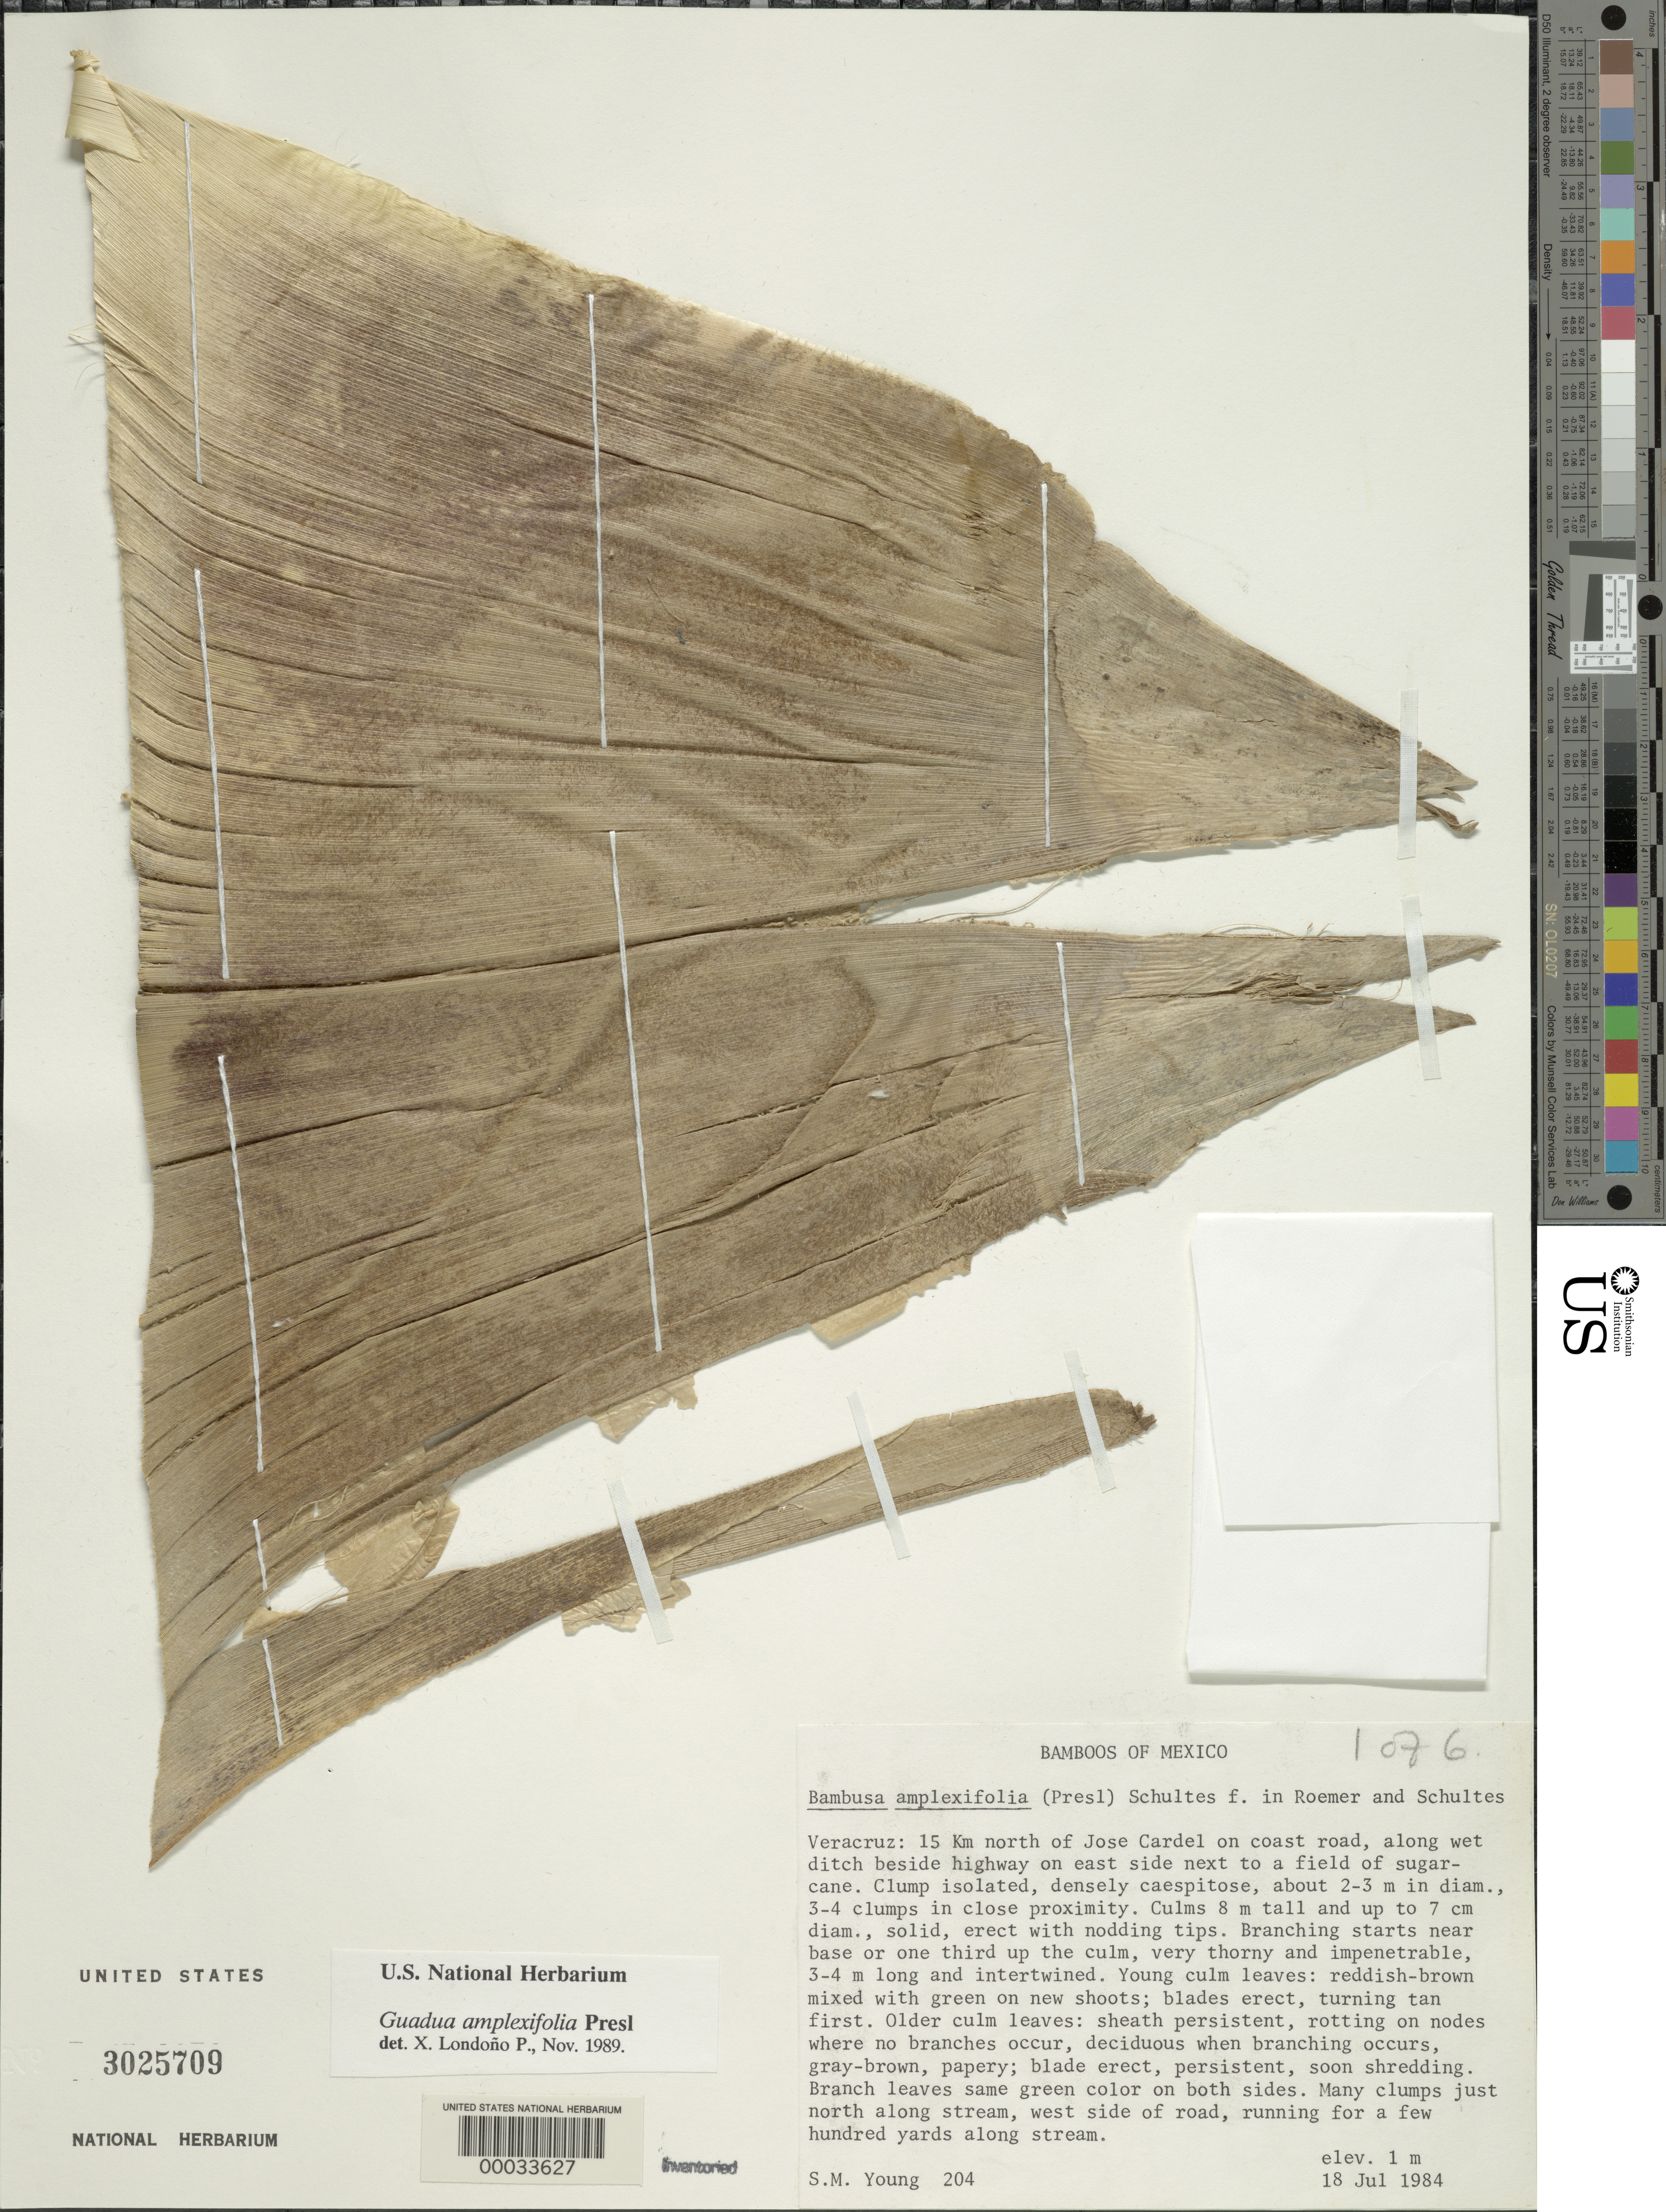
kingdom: Plantae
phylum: Tracheophyta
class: Liliopsida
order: Poales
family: Poaceae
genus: Guadua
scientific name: Guadua amplexifolia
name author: J. Presl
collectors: S. Young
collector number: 204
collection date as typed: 18 Jul 1984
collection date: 1984-07-18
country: Mexico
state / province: Veracruz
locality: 15 km N of Jose Cardel on coast road, along wet ditch beside highway on E side next to a field of sugar cane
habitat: Along a stream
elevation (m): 1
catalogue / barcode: US 3025709